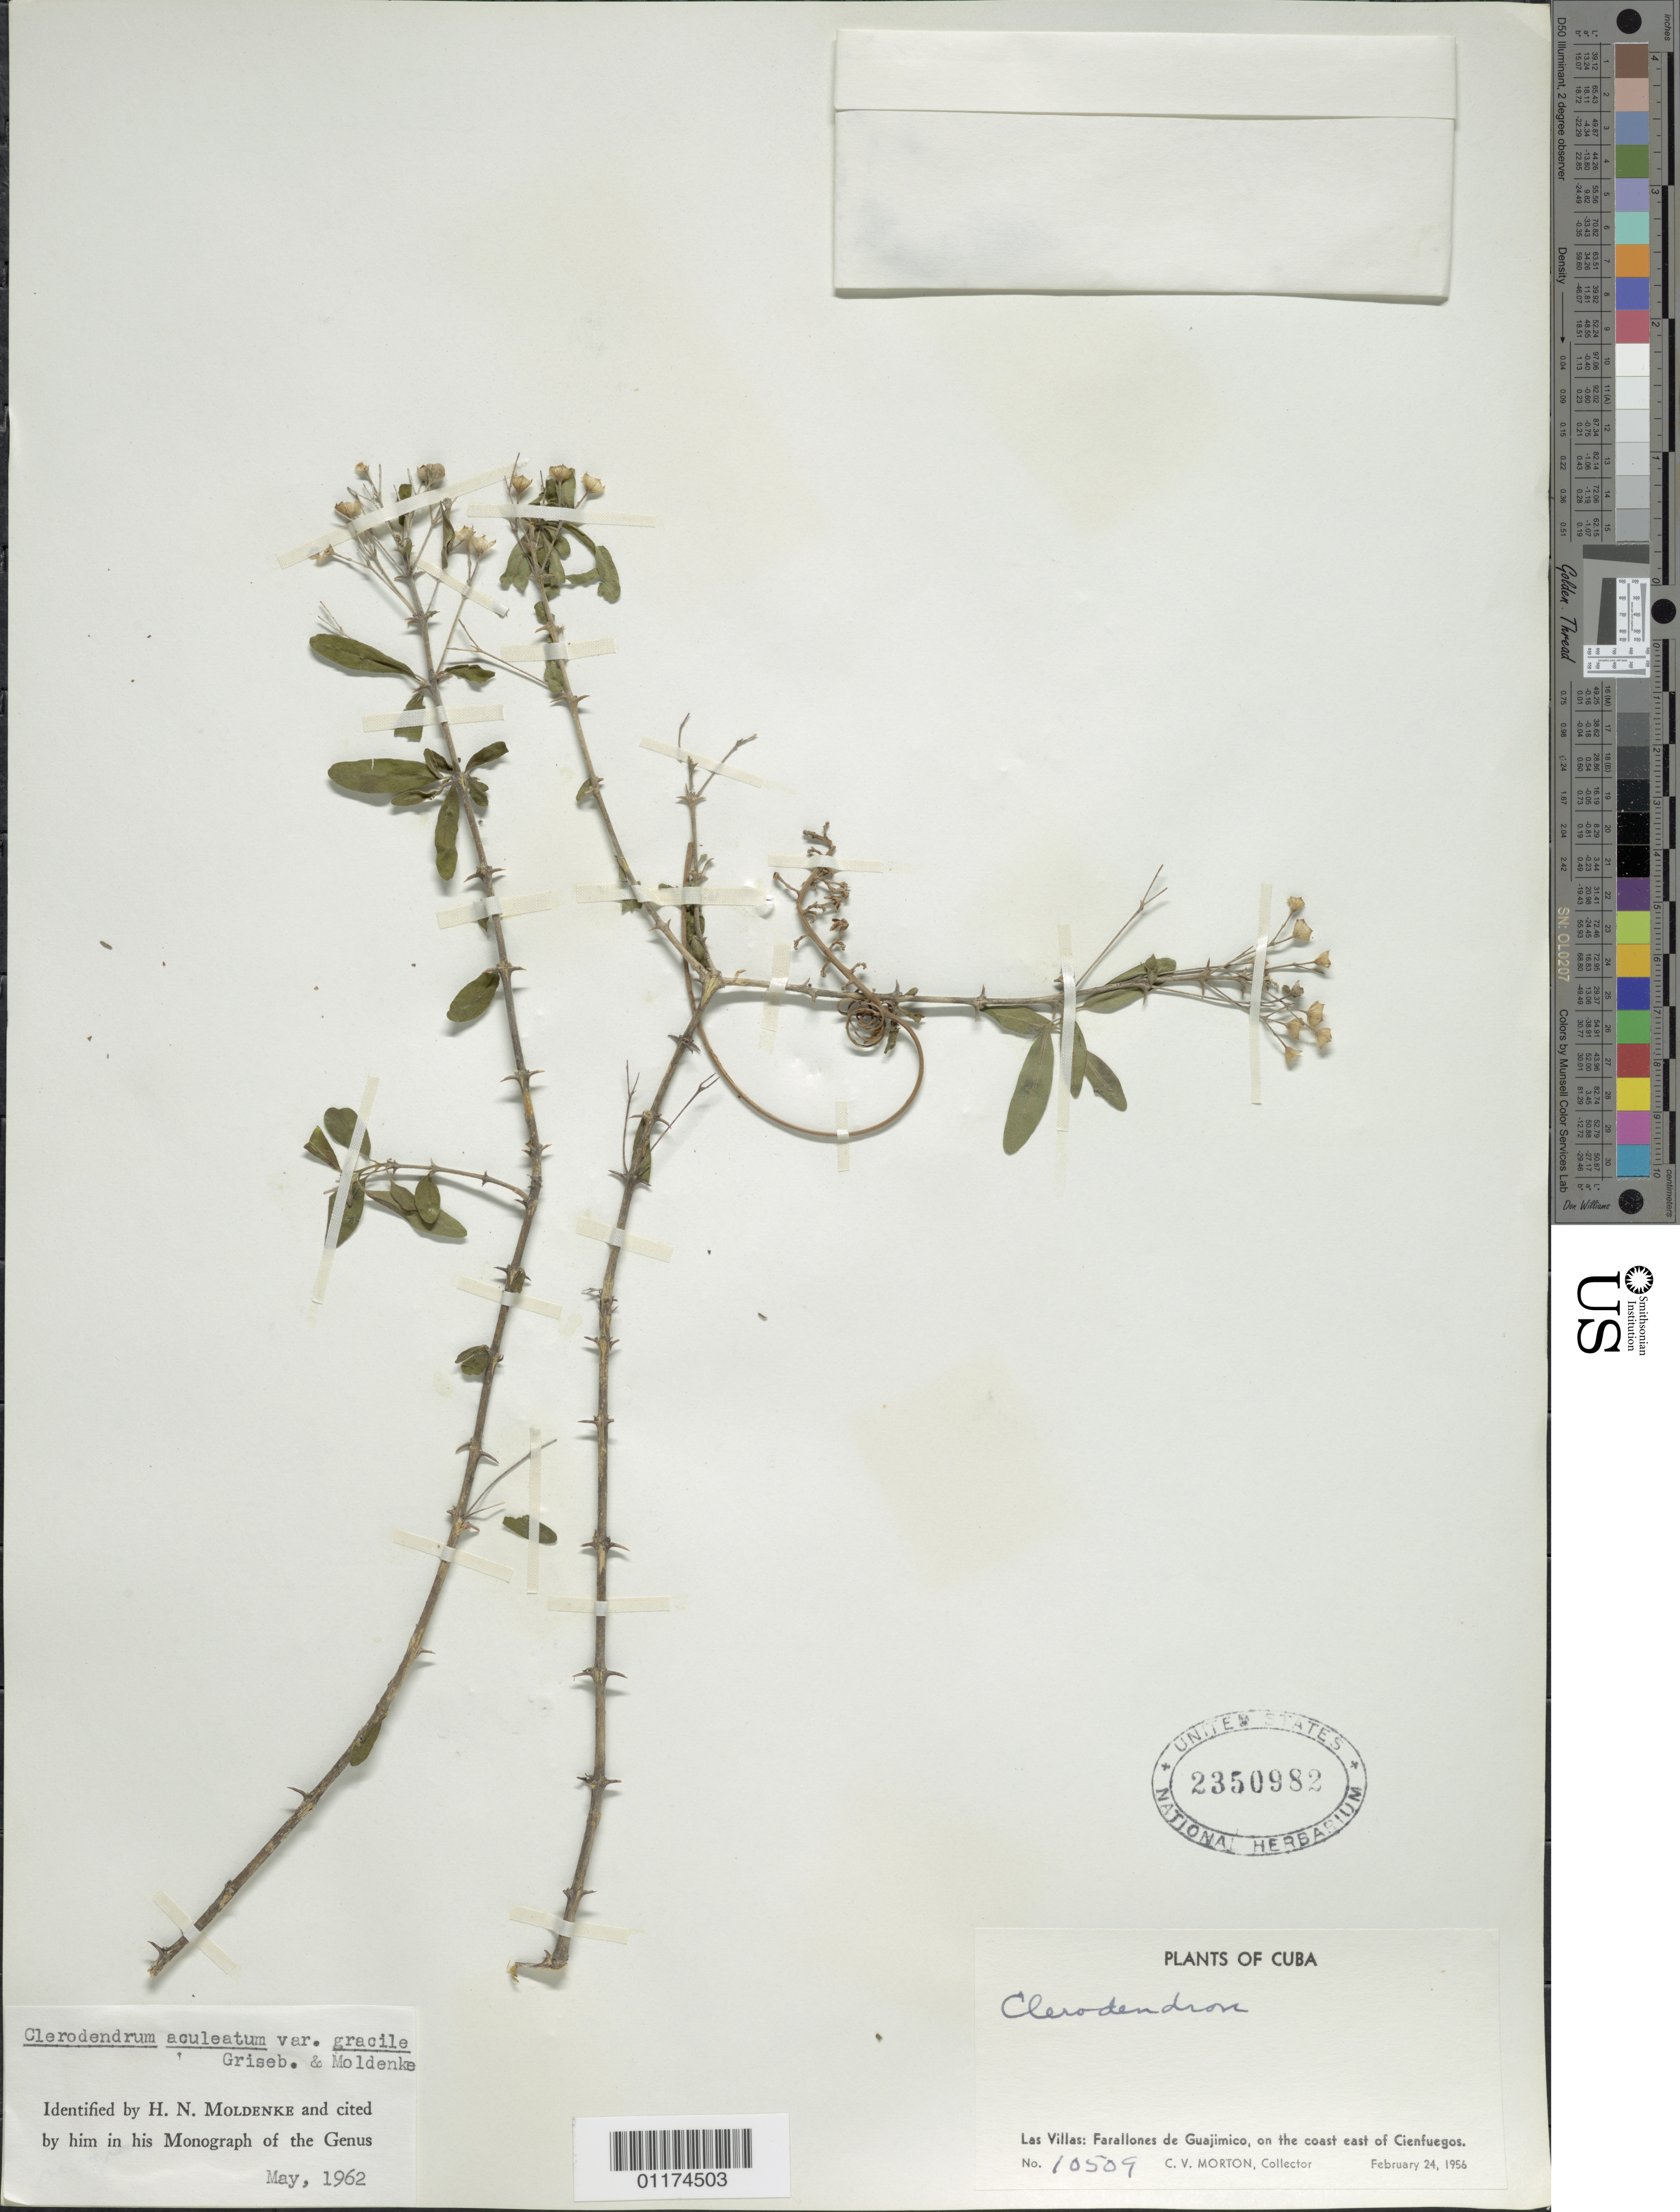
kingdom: Plantae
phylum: Tracheophyta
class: Magnoliopsida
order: Lamiales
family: Lamiaceae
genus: Clerodendrum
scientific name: Clerodendrum aculeatum var. gracile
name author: Griseb. ex Moldenke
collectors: C. V. Morton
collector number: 10509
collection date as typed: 24 Feb 1956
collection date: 1956-02-24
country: Cuba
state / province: Las Villas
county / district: Cienfuegos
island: Cuba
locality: Las Villas: Farallones de Guajimico on the east coast of Cienfuegos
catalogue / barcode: US 2350982